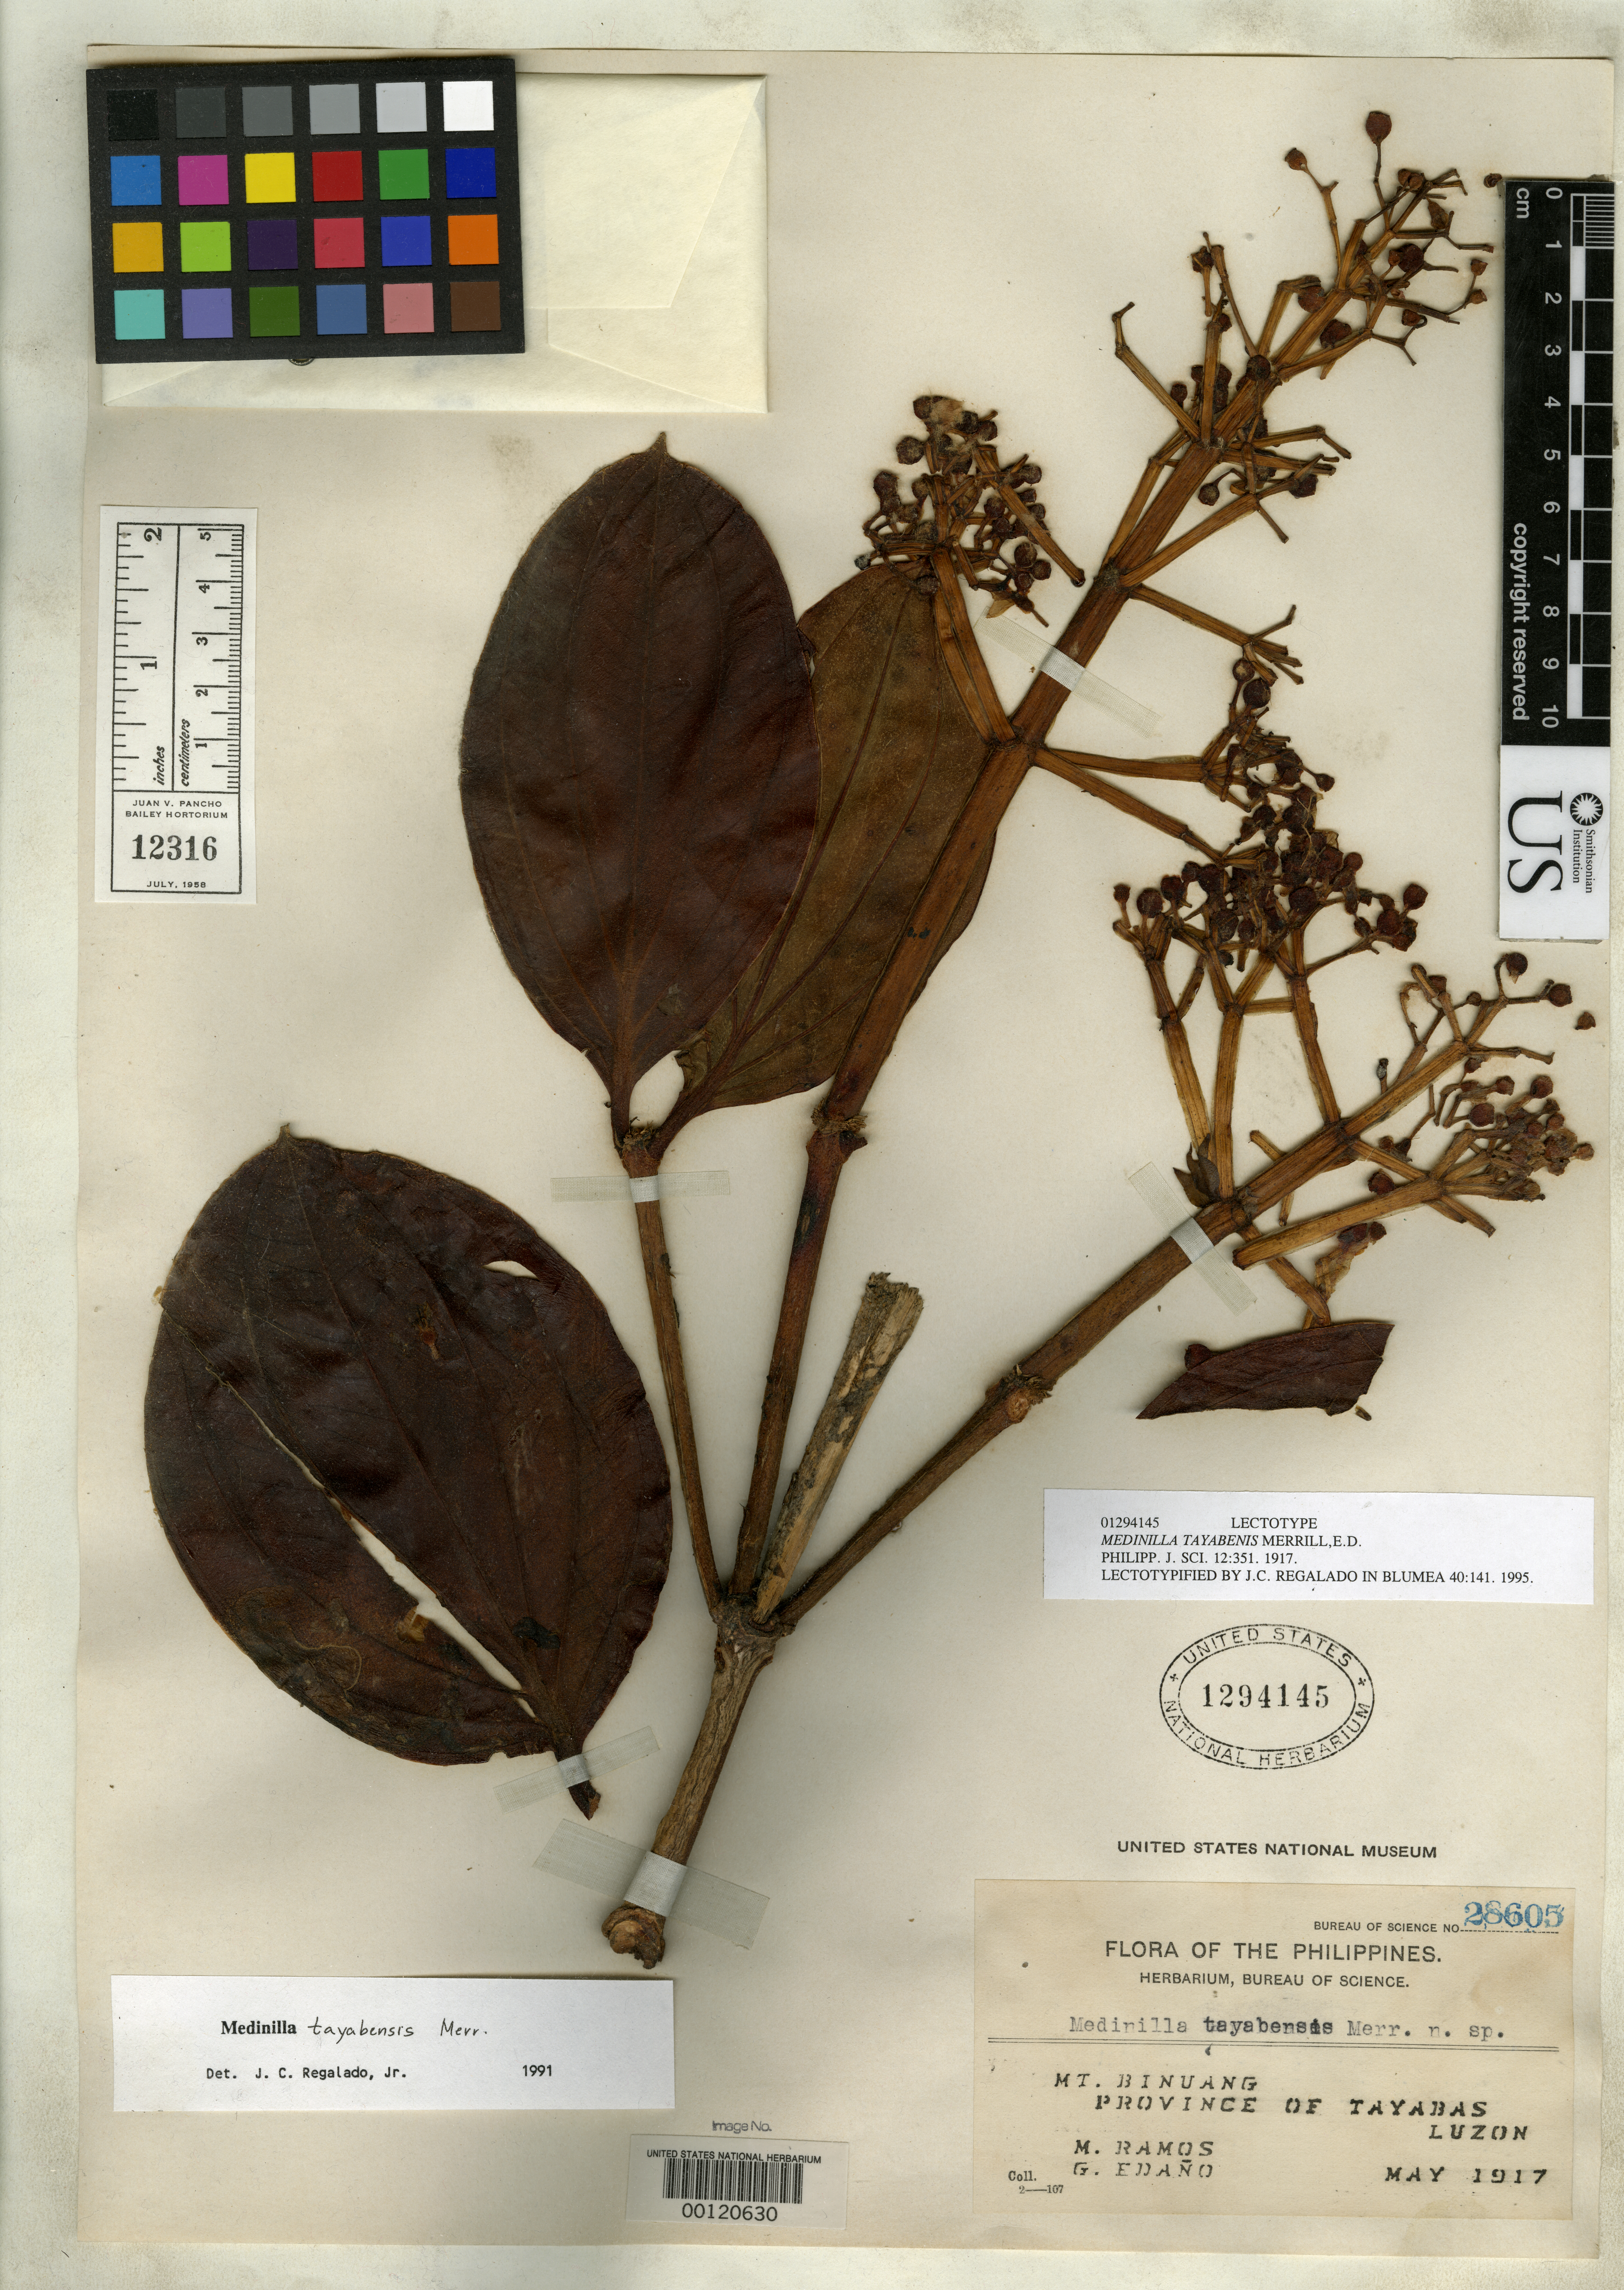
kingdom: Plantae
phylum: Tracheophyta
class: Magnoliopsida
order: Myrtales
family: Melastomataceae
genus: Medinilla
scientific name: Medinilla tayabensis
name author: Merr.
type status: Lectotype; Type Collection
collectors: M. Ramos & G. E. Edaño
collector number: Bur. Sci. 28605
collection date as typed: May 1917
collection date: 1917-05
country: Philippines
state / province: Calabarzon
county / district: Quezon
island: Luzon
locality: Mt. Binuang.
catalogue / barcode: US 1294145